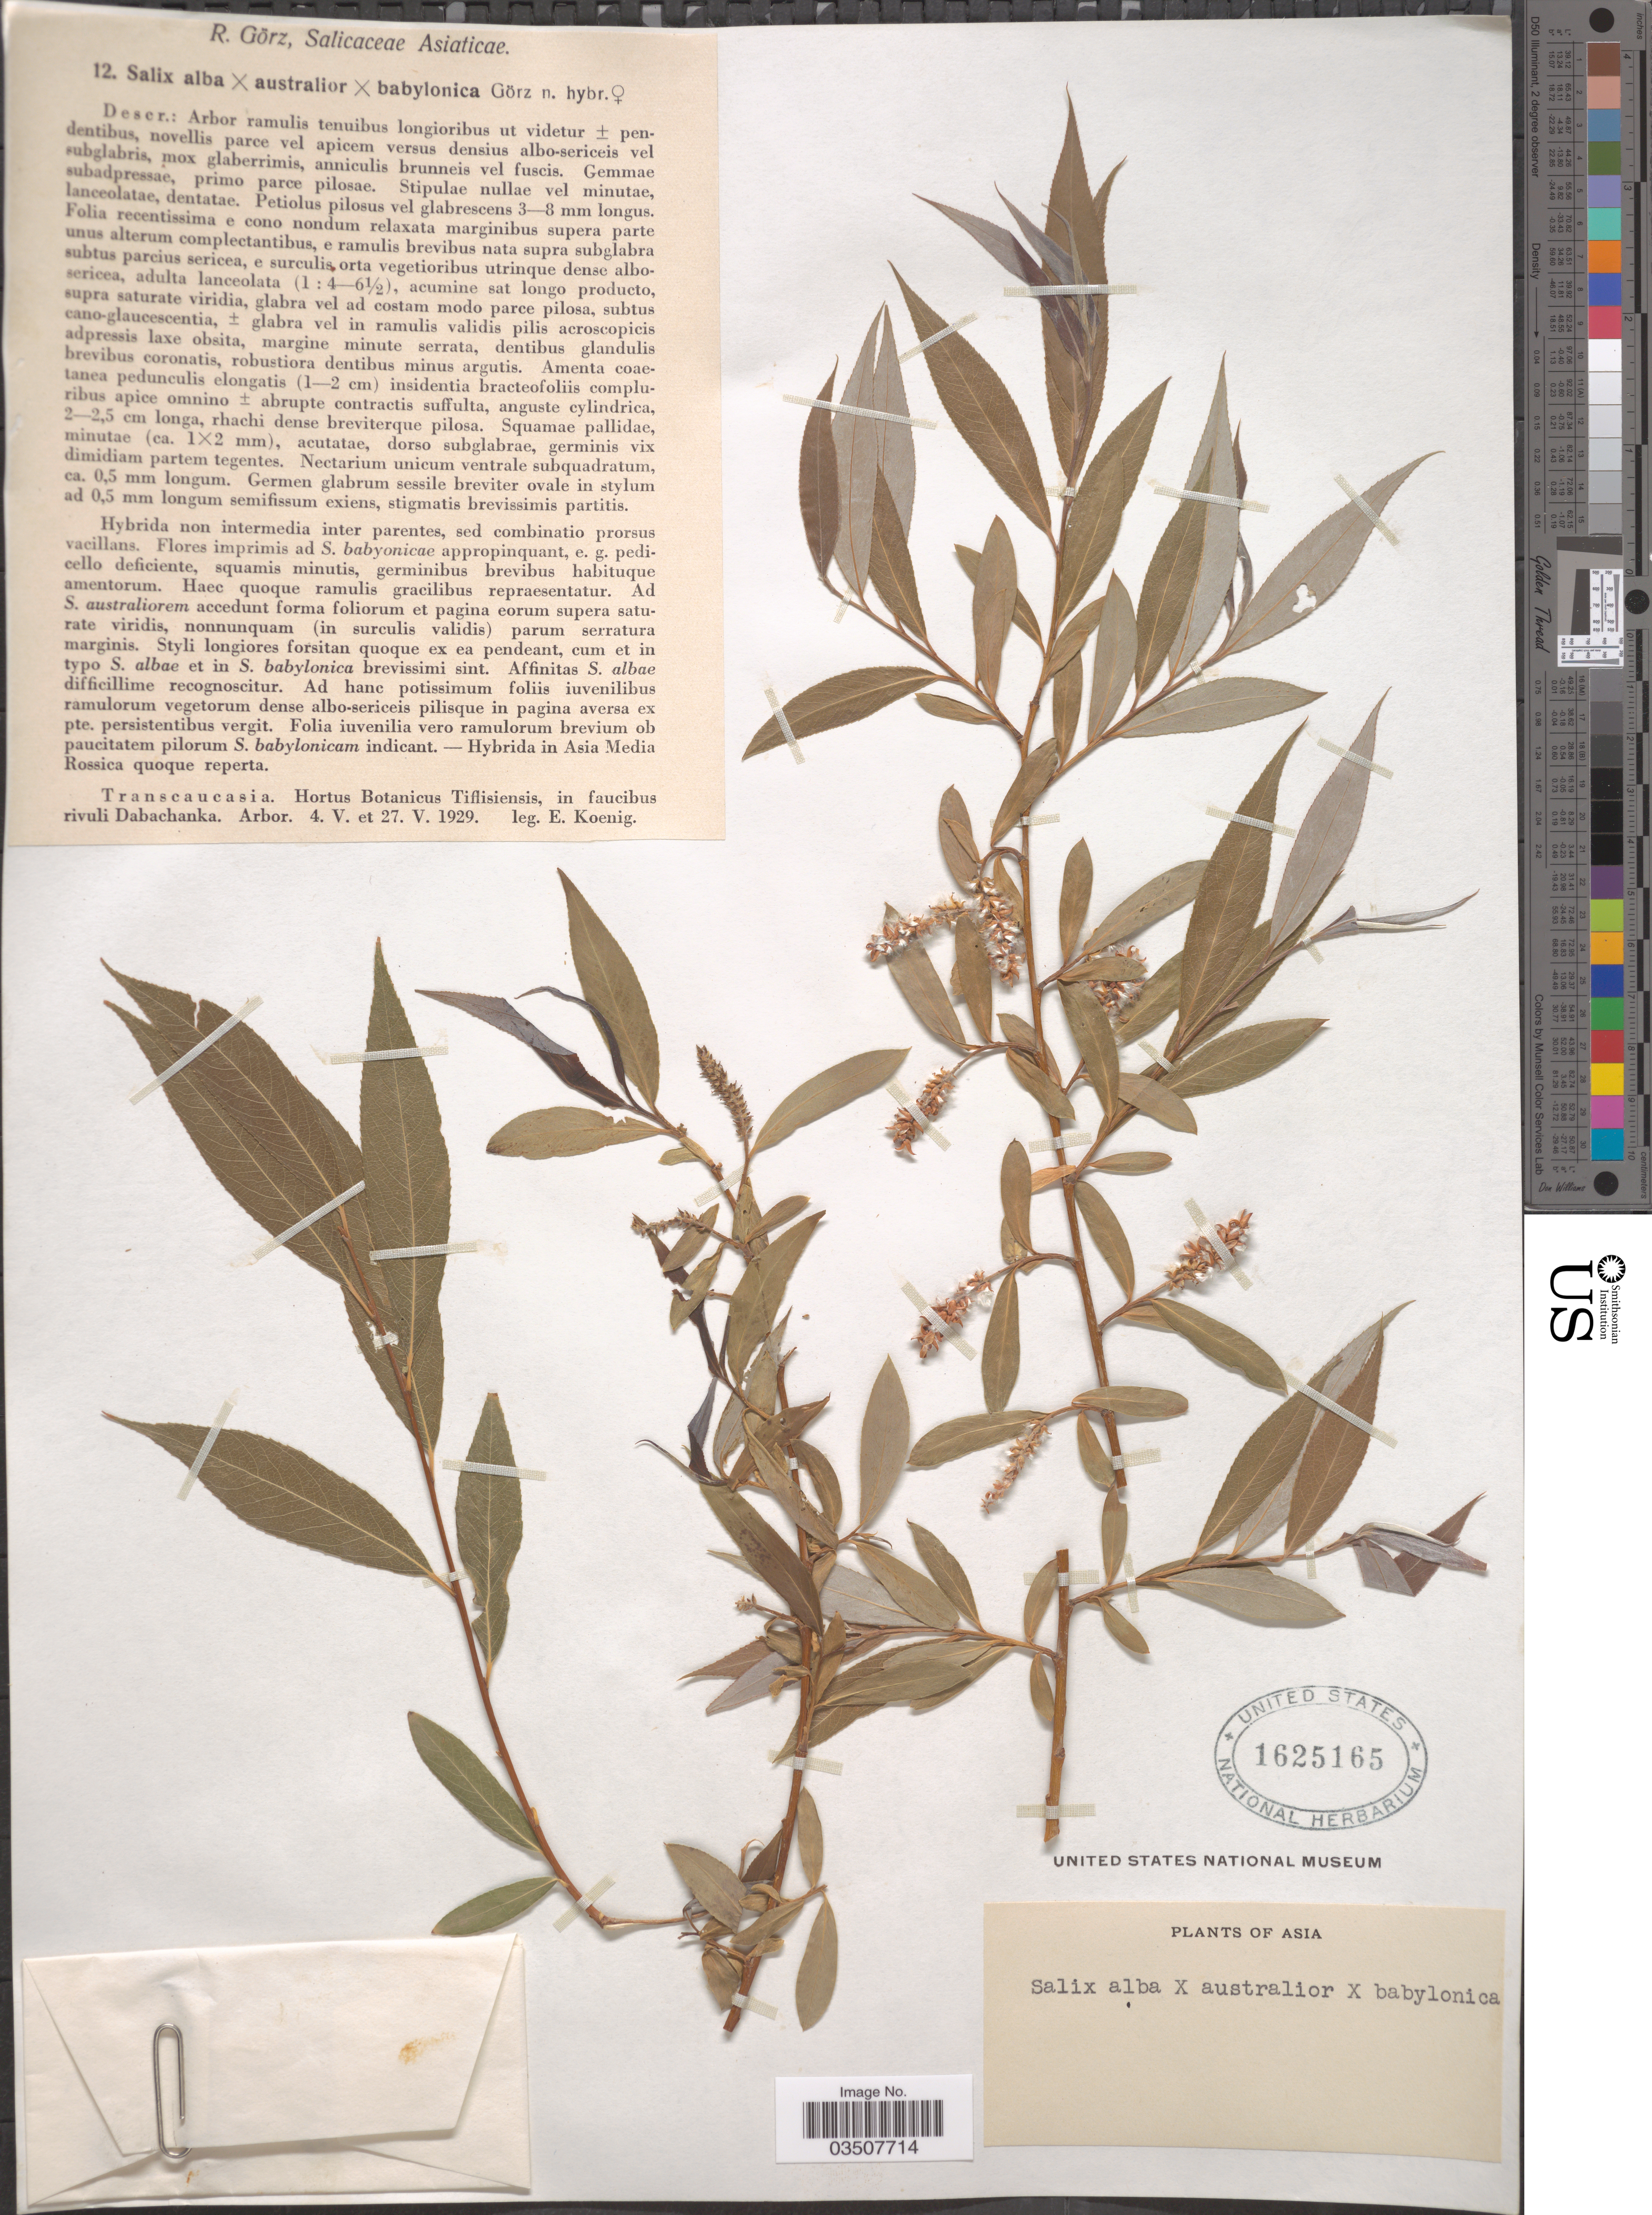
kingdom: Plantae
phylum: Tracheophyta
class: Magnoliopsida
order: Malpighiales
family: Salicaceae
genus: Salix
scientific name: Salix alba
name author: L.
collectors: E. Koenig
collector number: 12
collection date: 1929-05-04/1929-05-27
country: Georgia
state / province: Tbilisi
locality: Transcaucasia. Hortus Botanicus Tiflisiensis, in faucibus rivuli Dabachanka.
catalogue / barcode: US 1625165